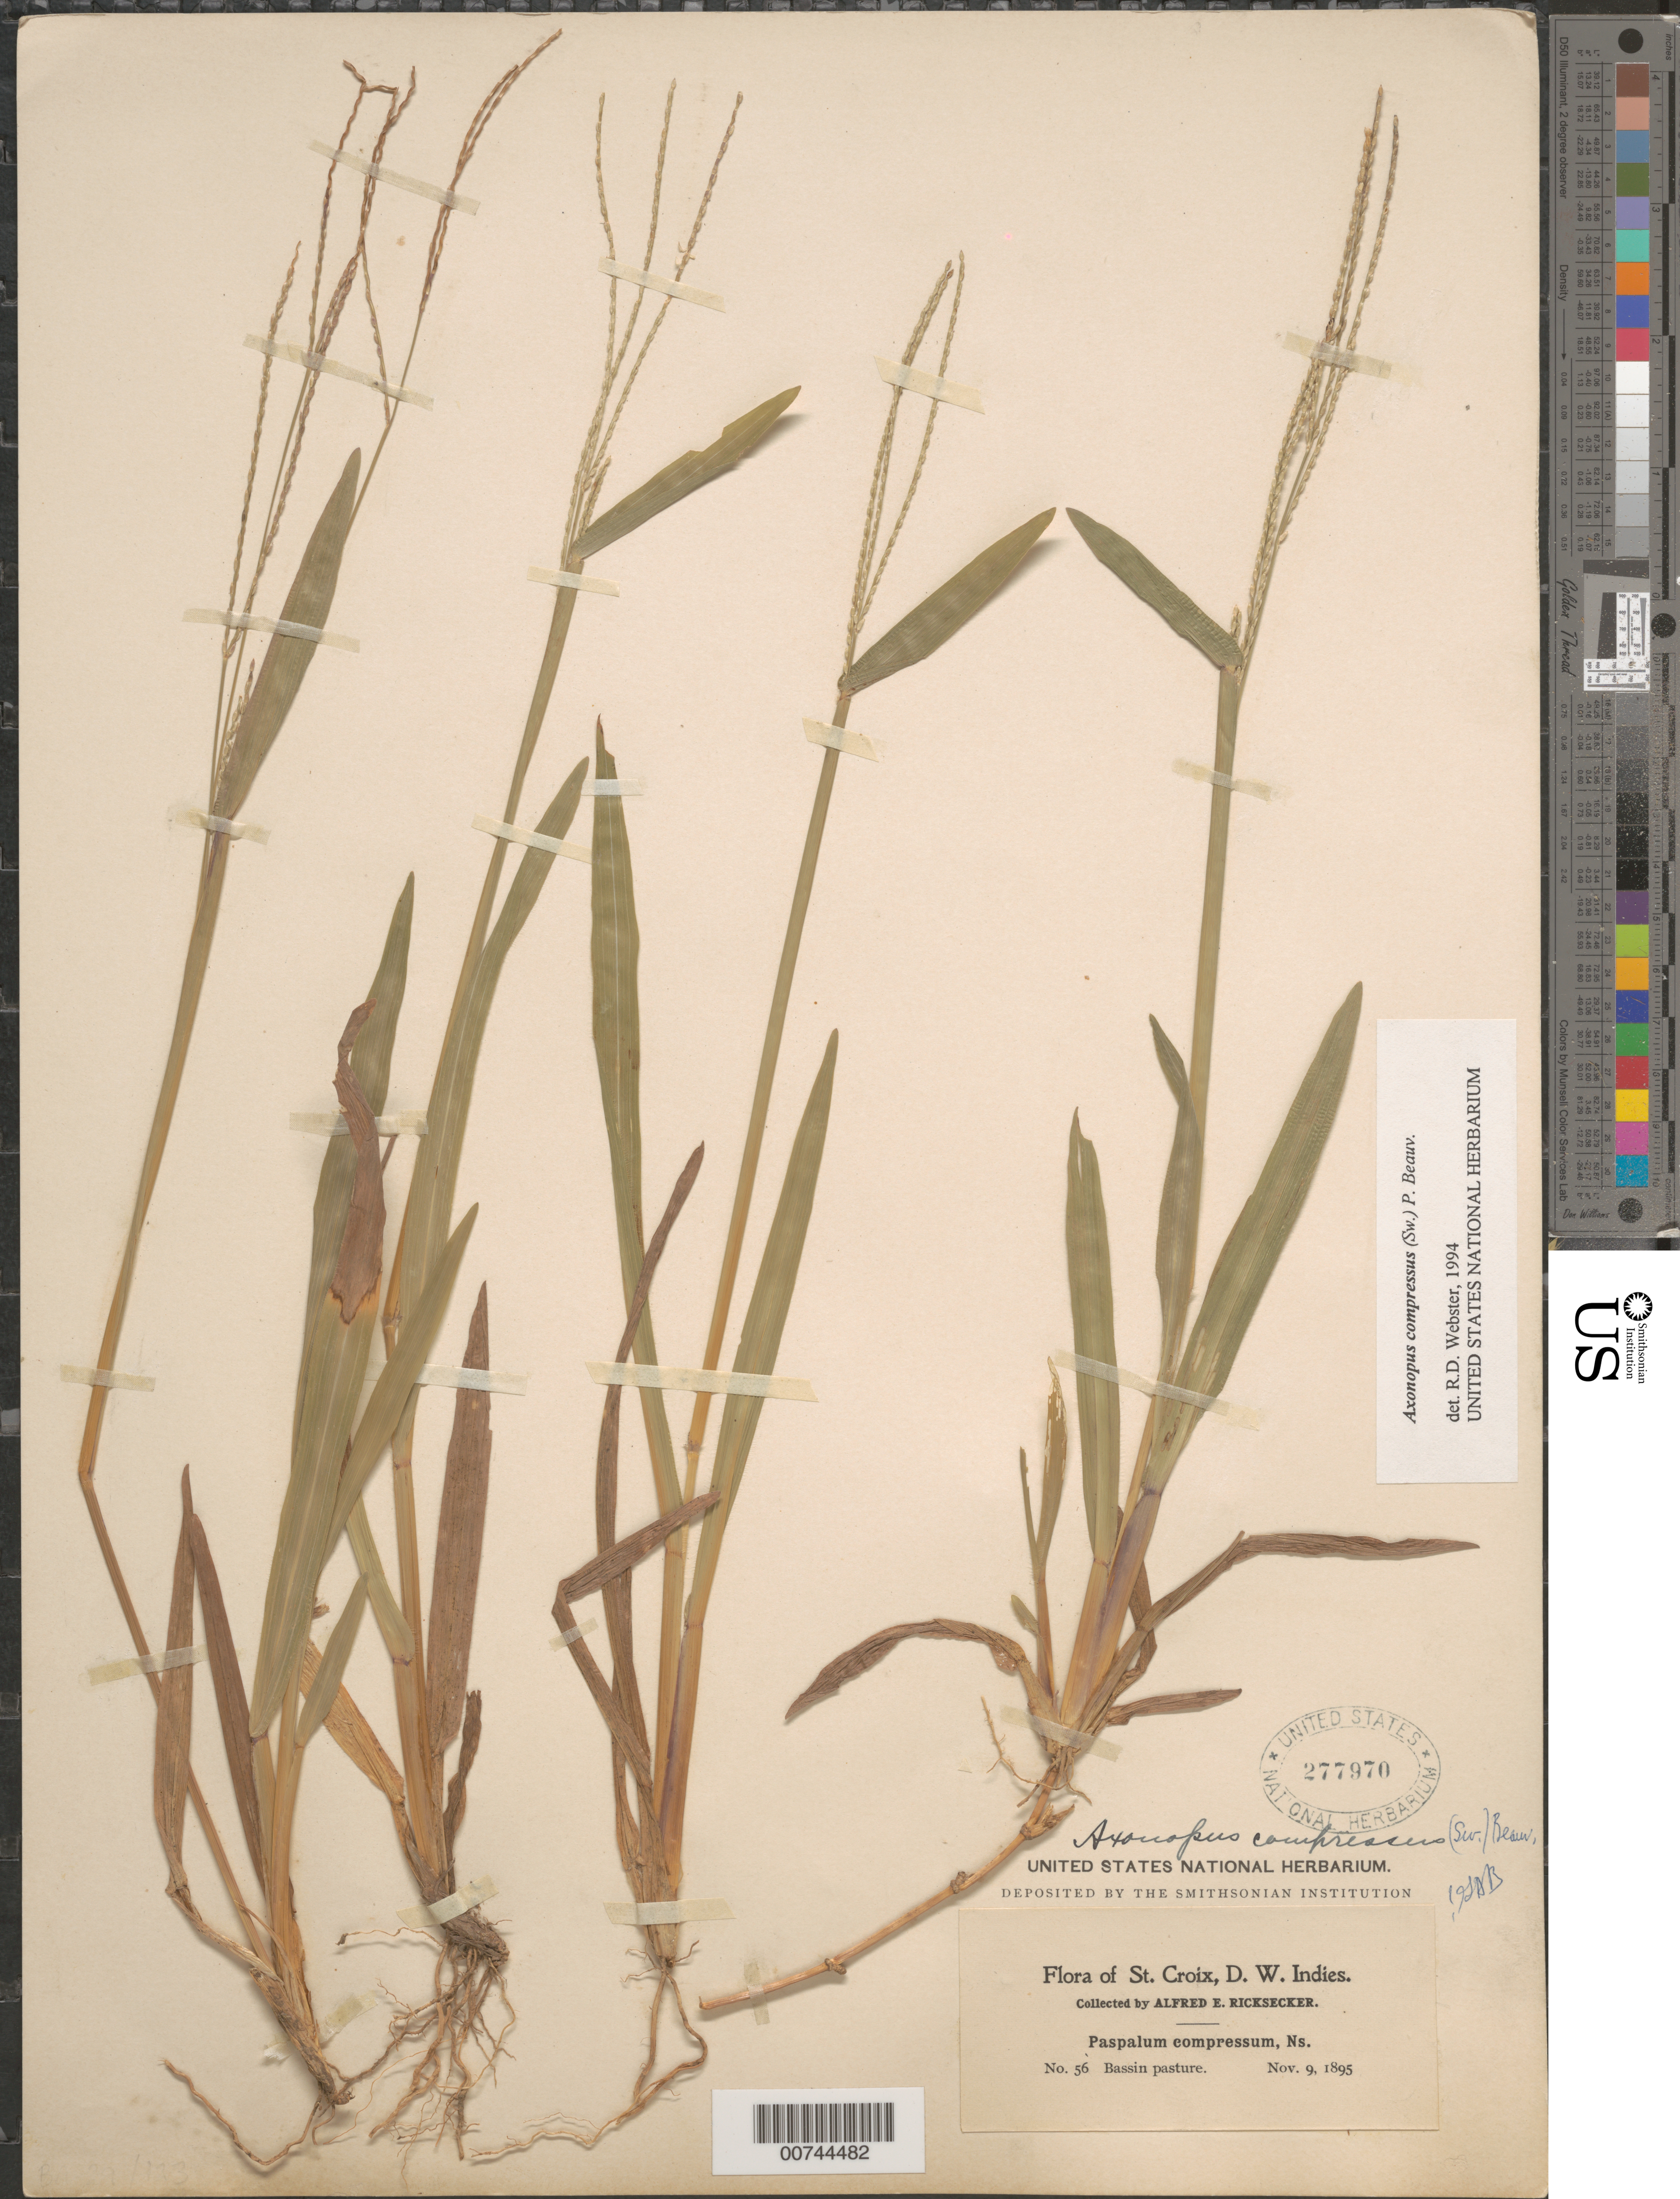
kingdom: Plantae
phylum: Tracheophyta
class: Liliopsida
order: Poales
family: Poaceae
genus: Axonopus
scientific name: Axonopus compressus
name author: (Sw.) P. Beauv.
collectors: A. E. Ricksecker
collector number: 56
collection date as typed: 09 Nov 1895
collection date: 1895-11-09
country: U.S. Virgin Islands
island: St. Croix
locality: St. Croix; Bassin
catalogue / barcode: US 277970